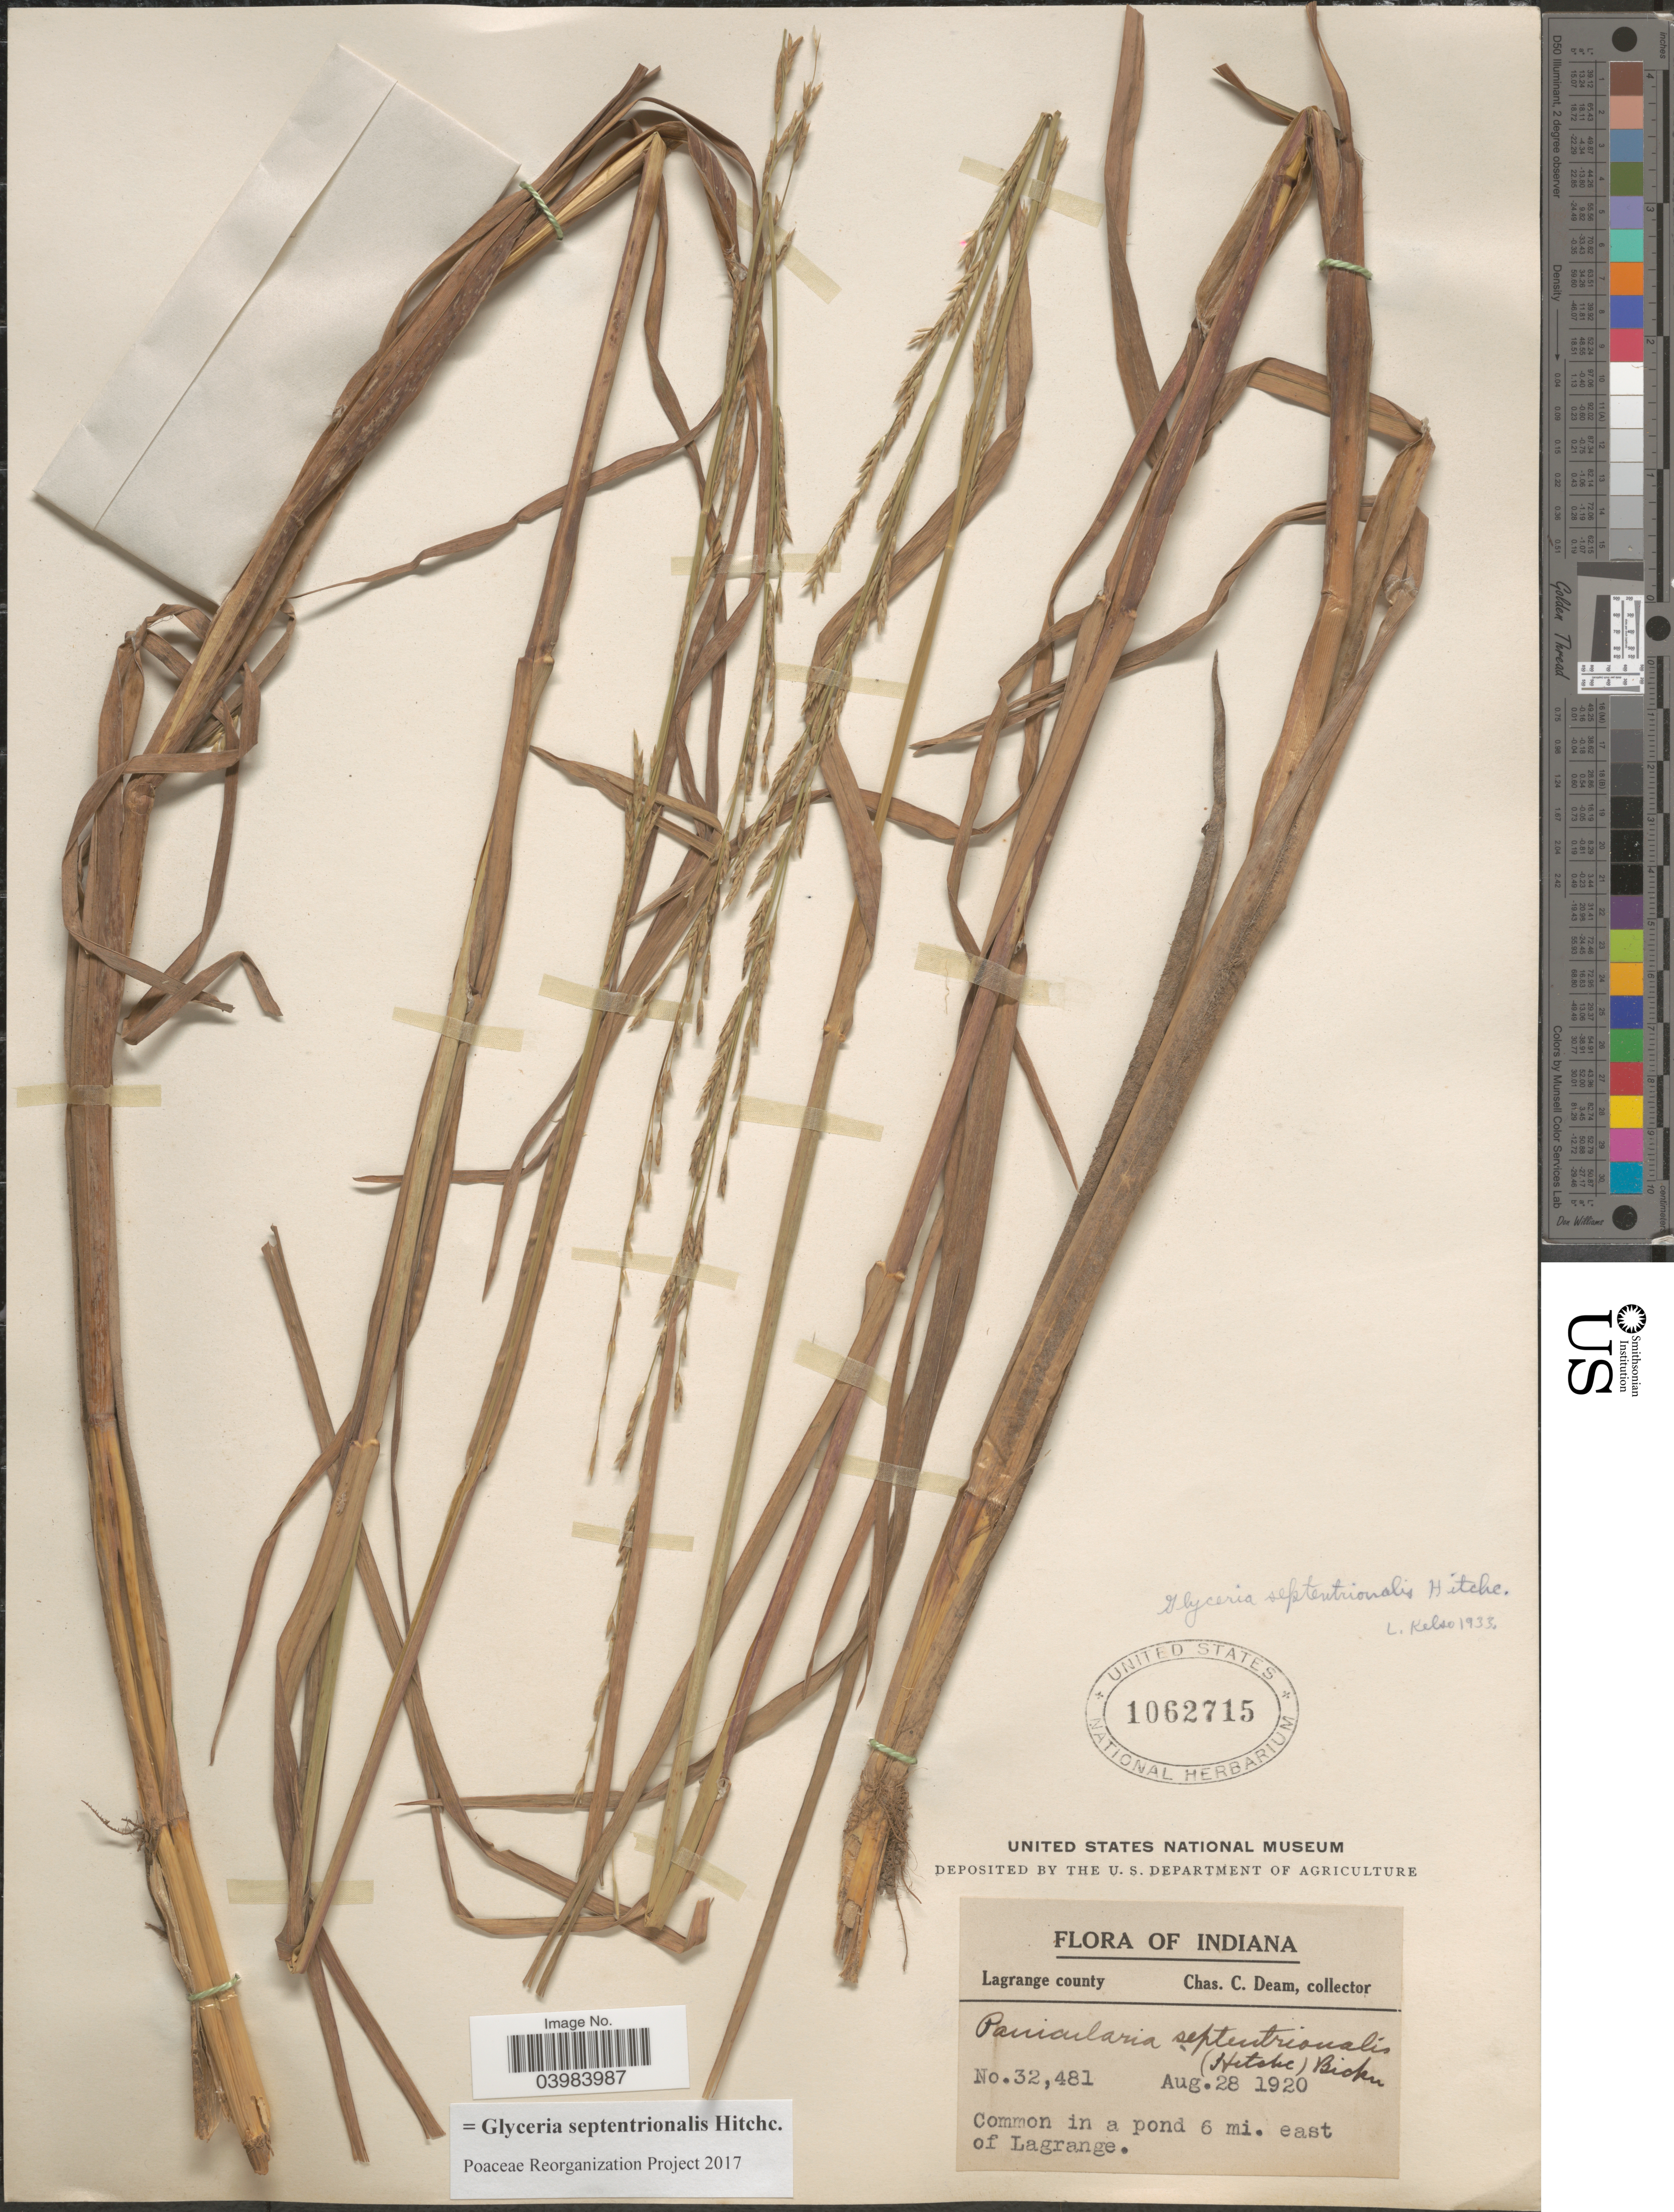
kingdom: Plantae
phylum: Tracheophyta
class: Liliopsida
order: Poales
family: Poaceae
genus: Glyceria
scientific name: Glyceria septentrionalis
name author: Hitchc.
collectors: C. C. Deam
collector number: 32481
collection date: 1920-08-28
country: United States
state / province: Indiana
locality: Lagrange county. In a pond 6 mi east of Lagrange.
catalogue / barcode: US 1062715